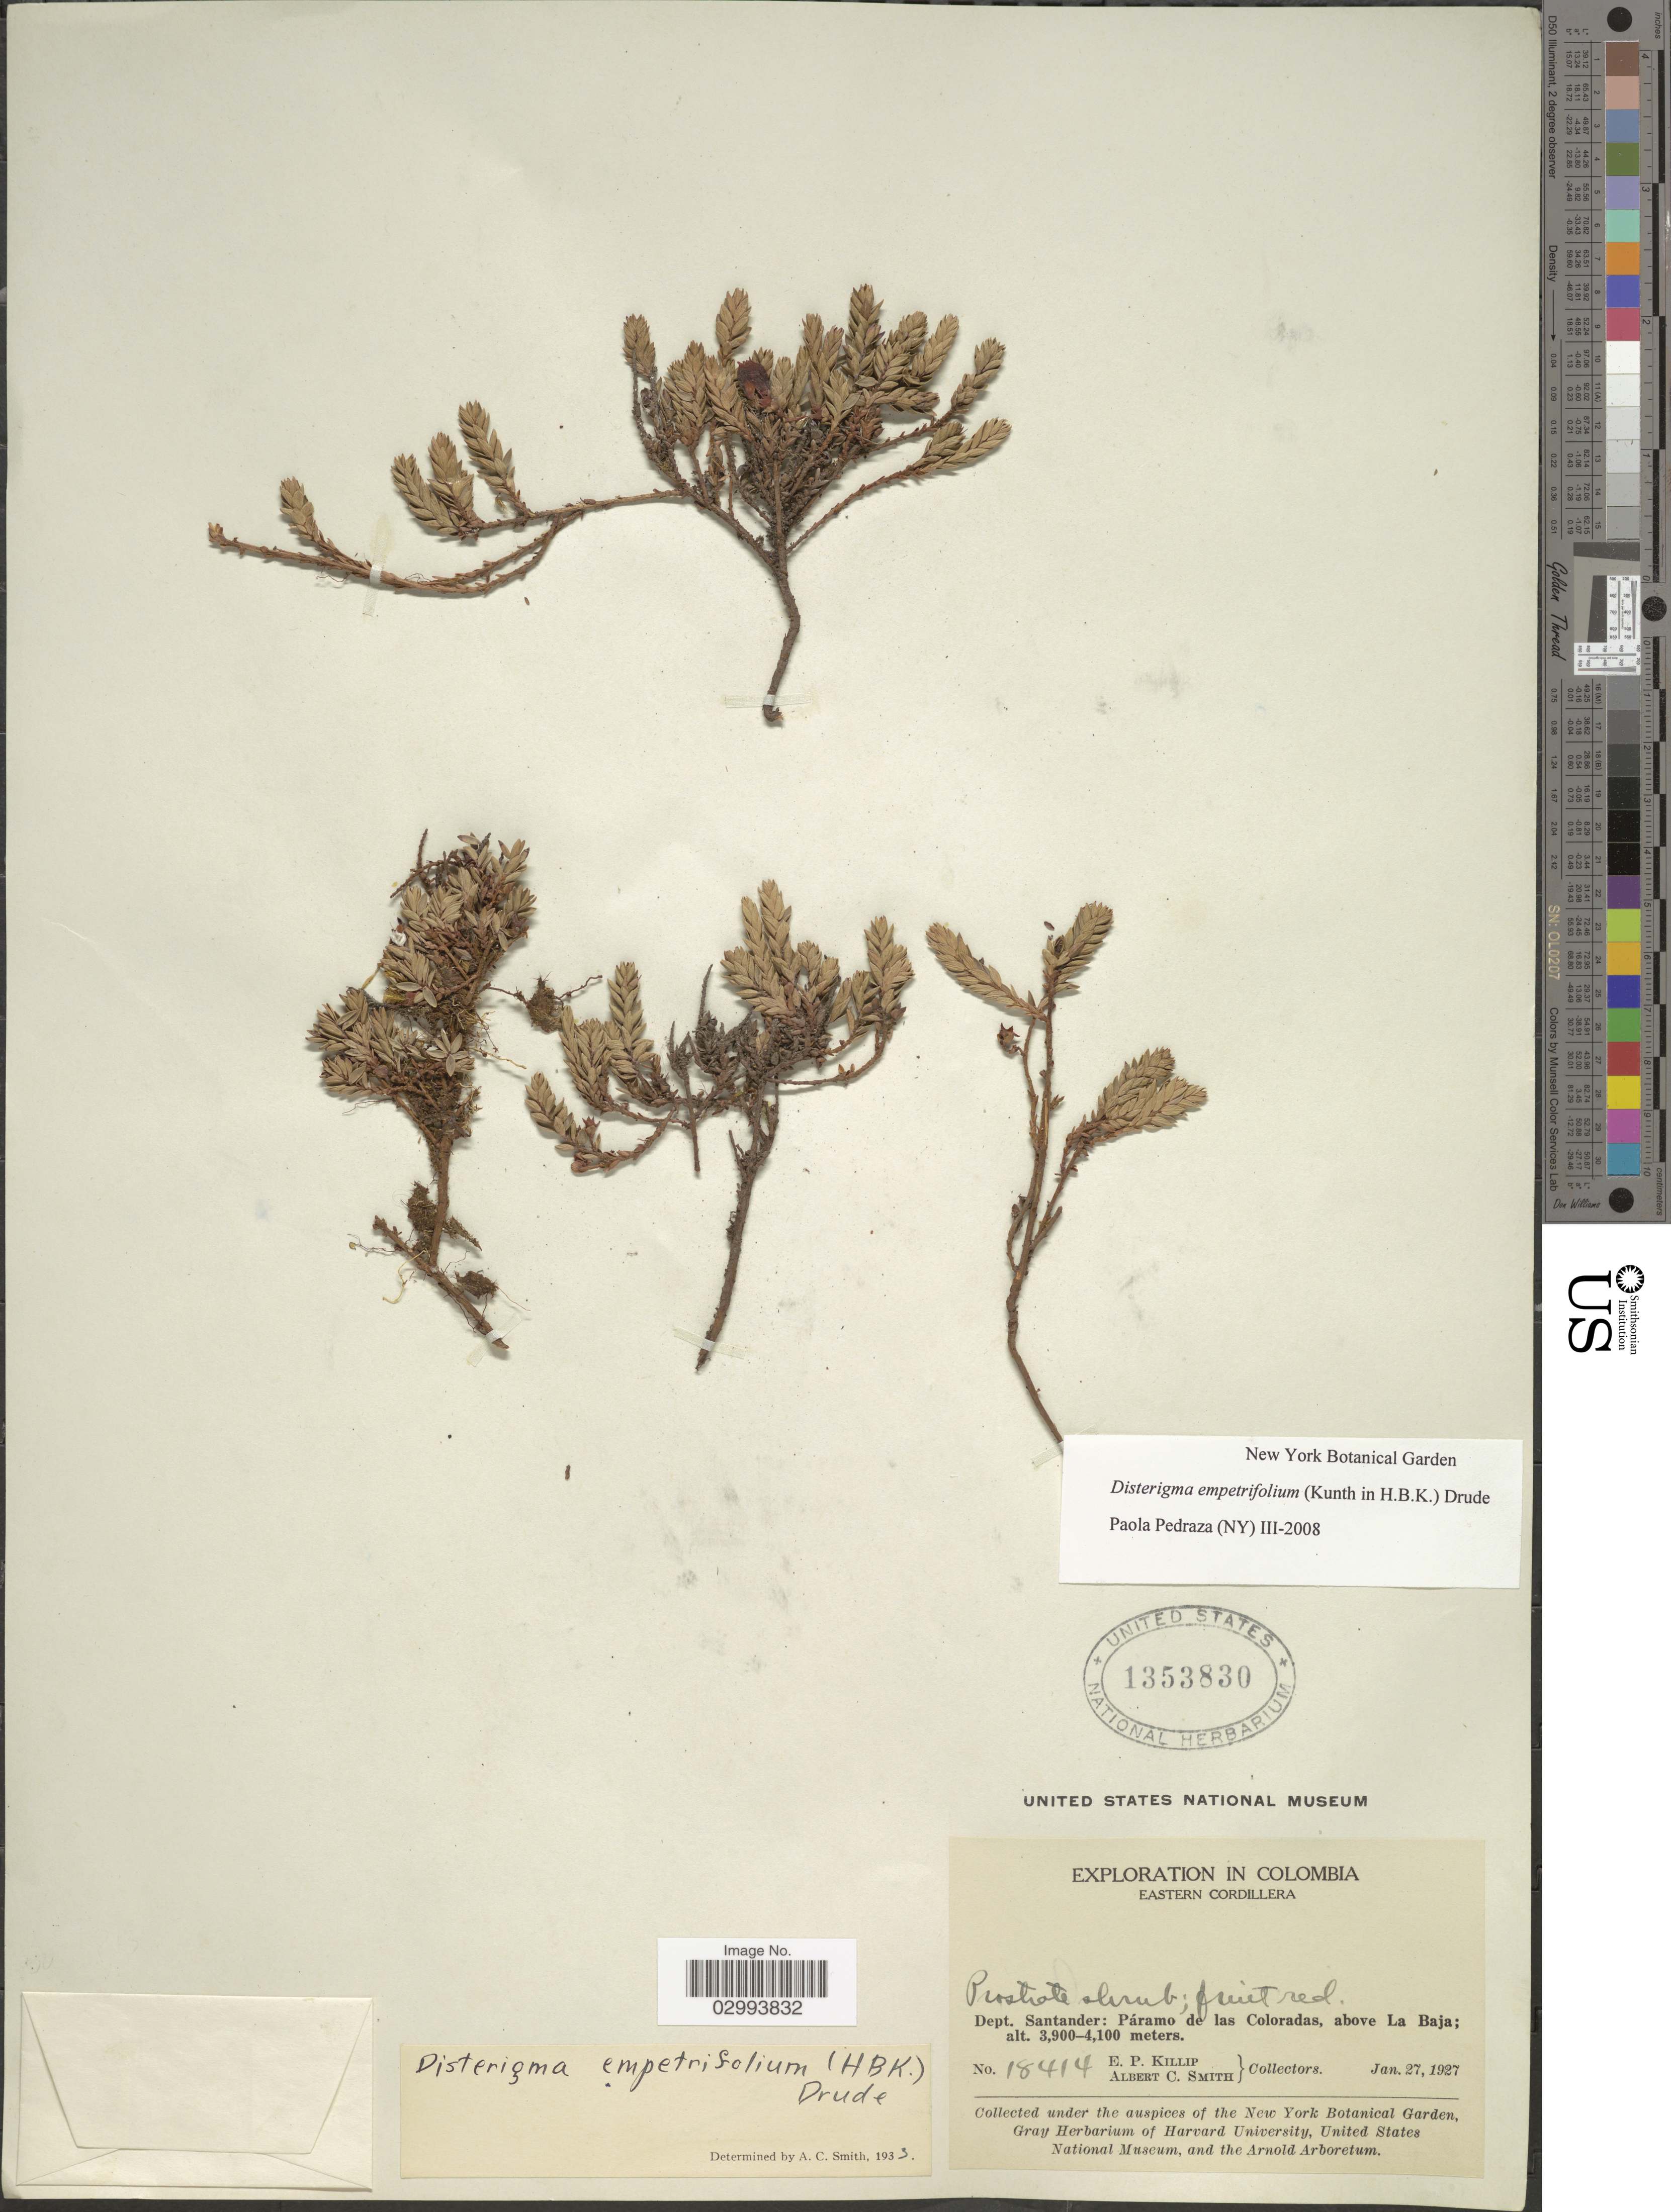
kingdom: Plantae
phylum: Tracheophyta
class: Magnoliopsida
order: Ericales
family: Ericaceae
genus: Disterigma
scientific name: Disterigma empetrifolium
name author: (Kunth) Drude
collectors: E. P. Killip & A. C. Smith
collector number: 18414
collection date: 1927-01-27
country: Colombia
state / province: Santander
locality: Eastern Cordillera: Dept. Santander: Páramo de las Coloradas, above La Baja.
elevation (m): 3900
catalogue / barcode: US 1353830